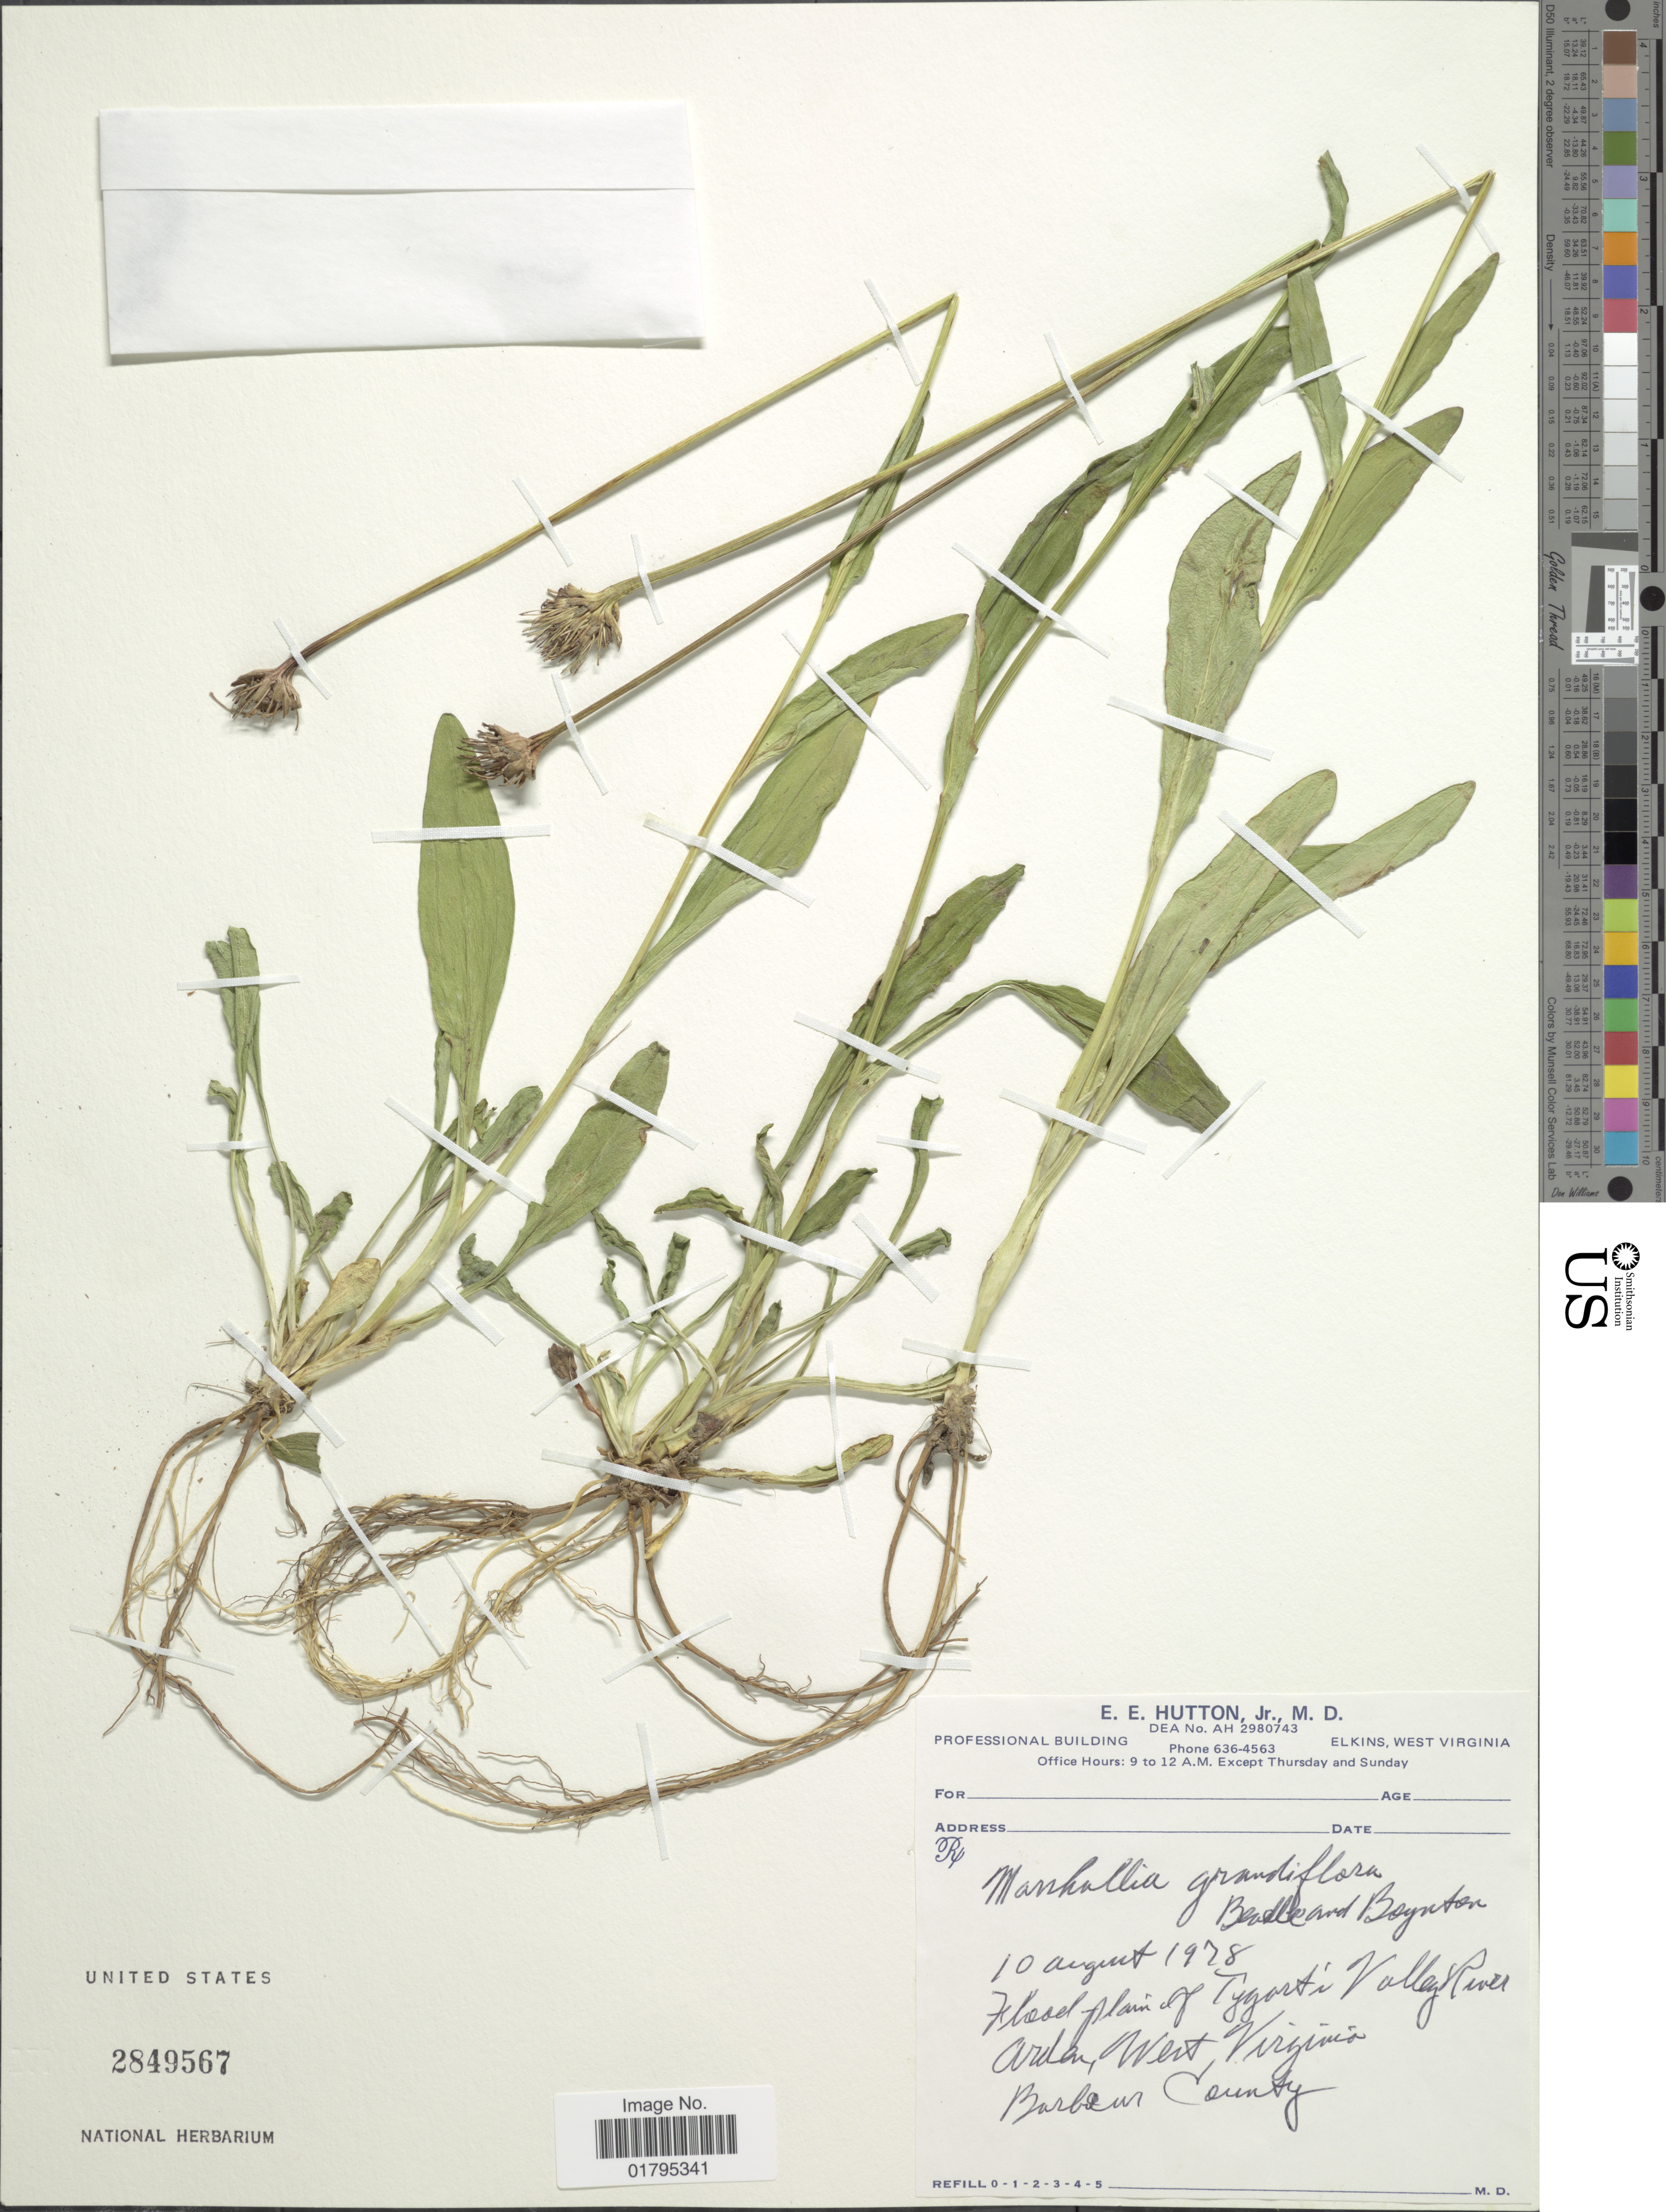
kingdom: Plantae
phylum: Tracheophyta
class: Magnoliopsida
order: Asterales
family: Asteraceae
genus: Marshallia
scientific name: Marshallia grandiflora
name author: Beadle & F.E. Boynton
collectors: E. Hutton Jr.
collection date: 1978-08-10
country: United States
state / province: West Virginia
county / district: Barbour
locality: Flood plain of Tygart's Valley River, Arden, West Virginia, Barbour County.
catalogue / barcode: US 2849567